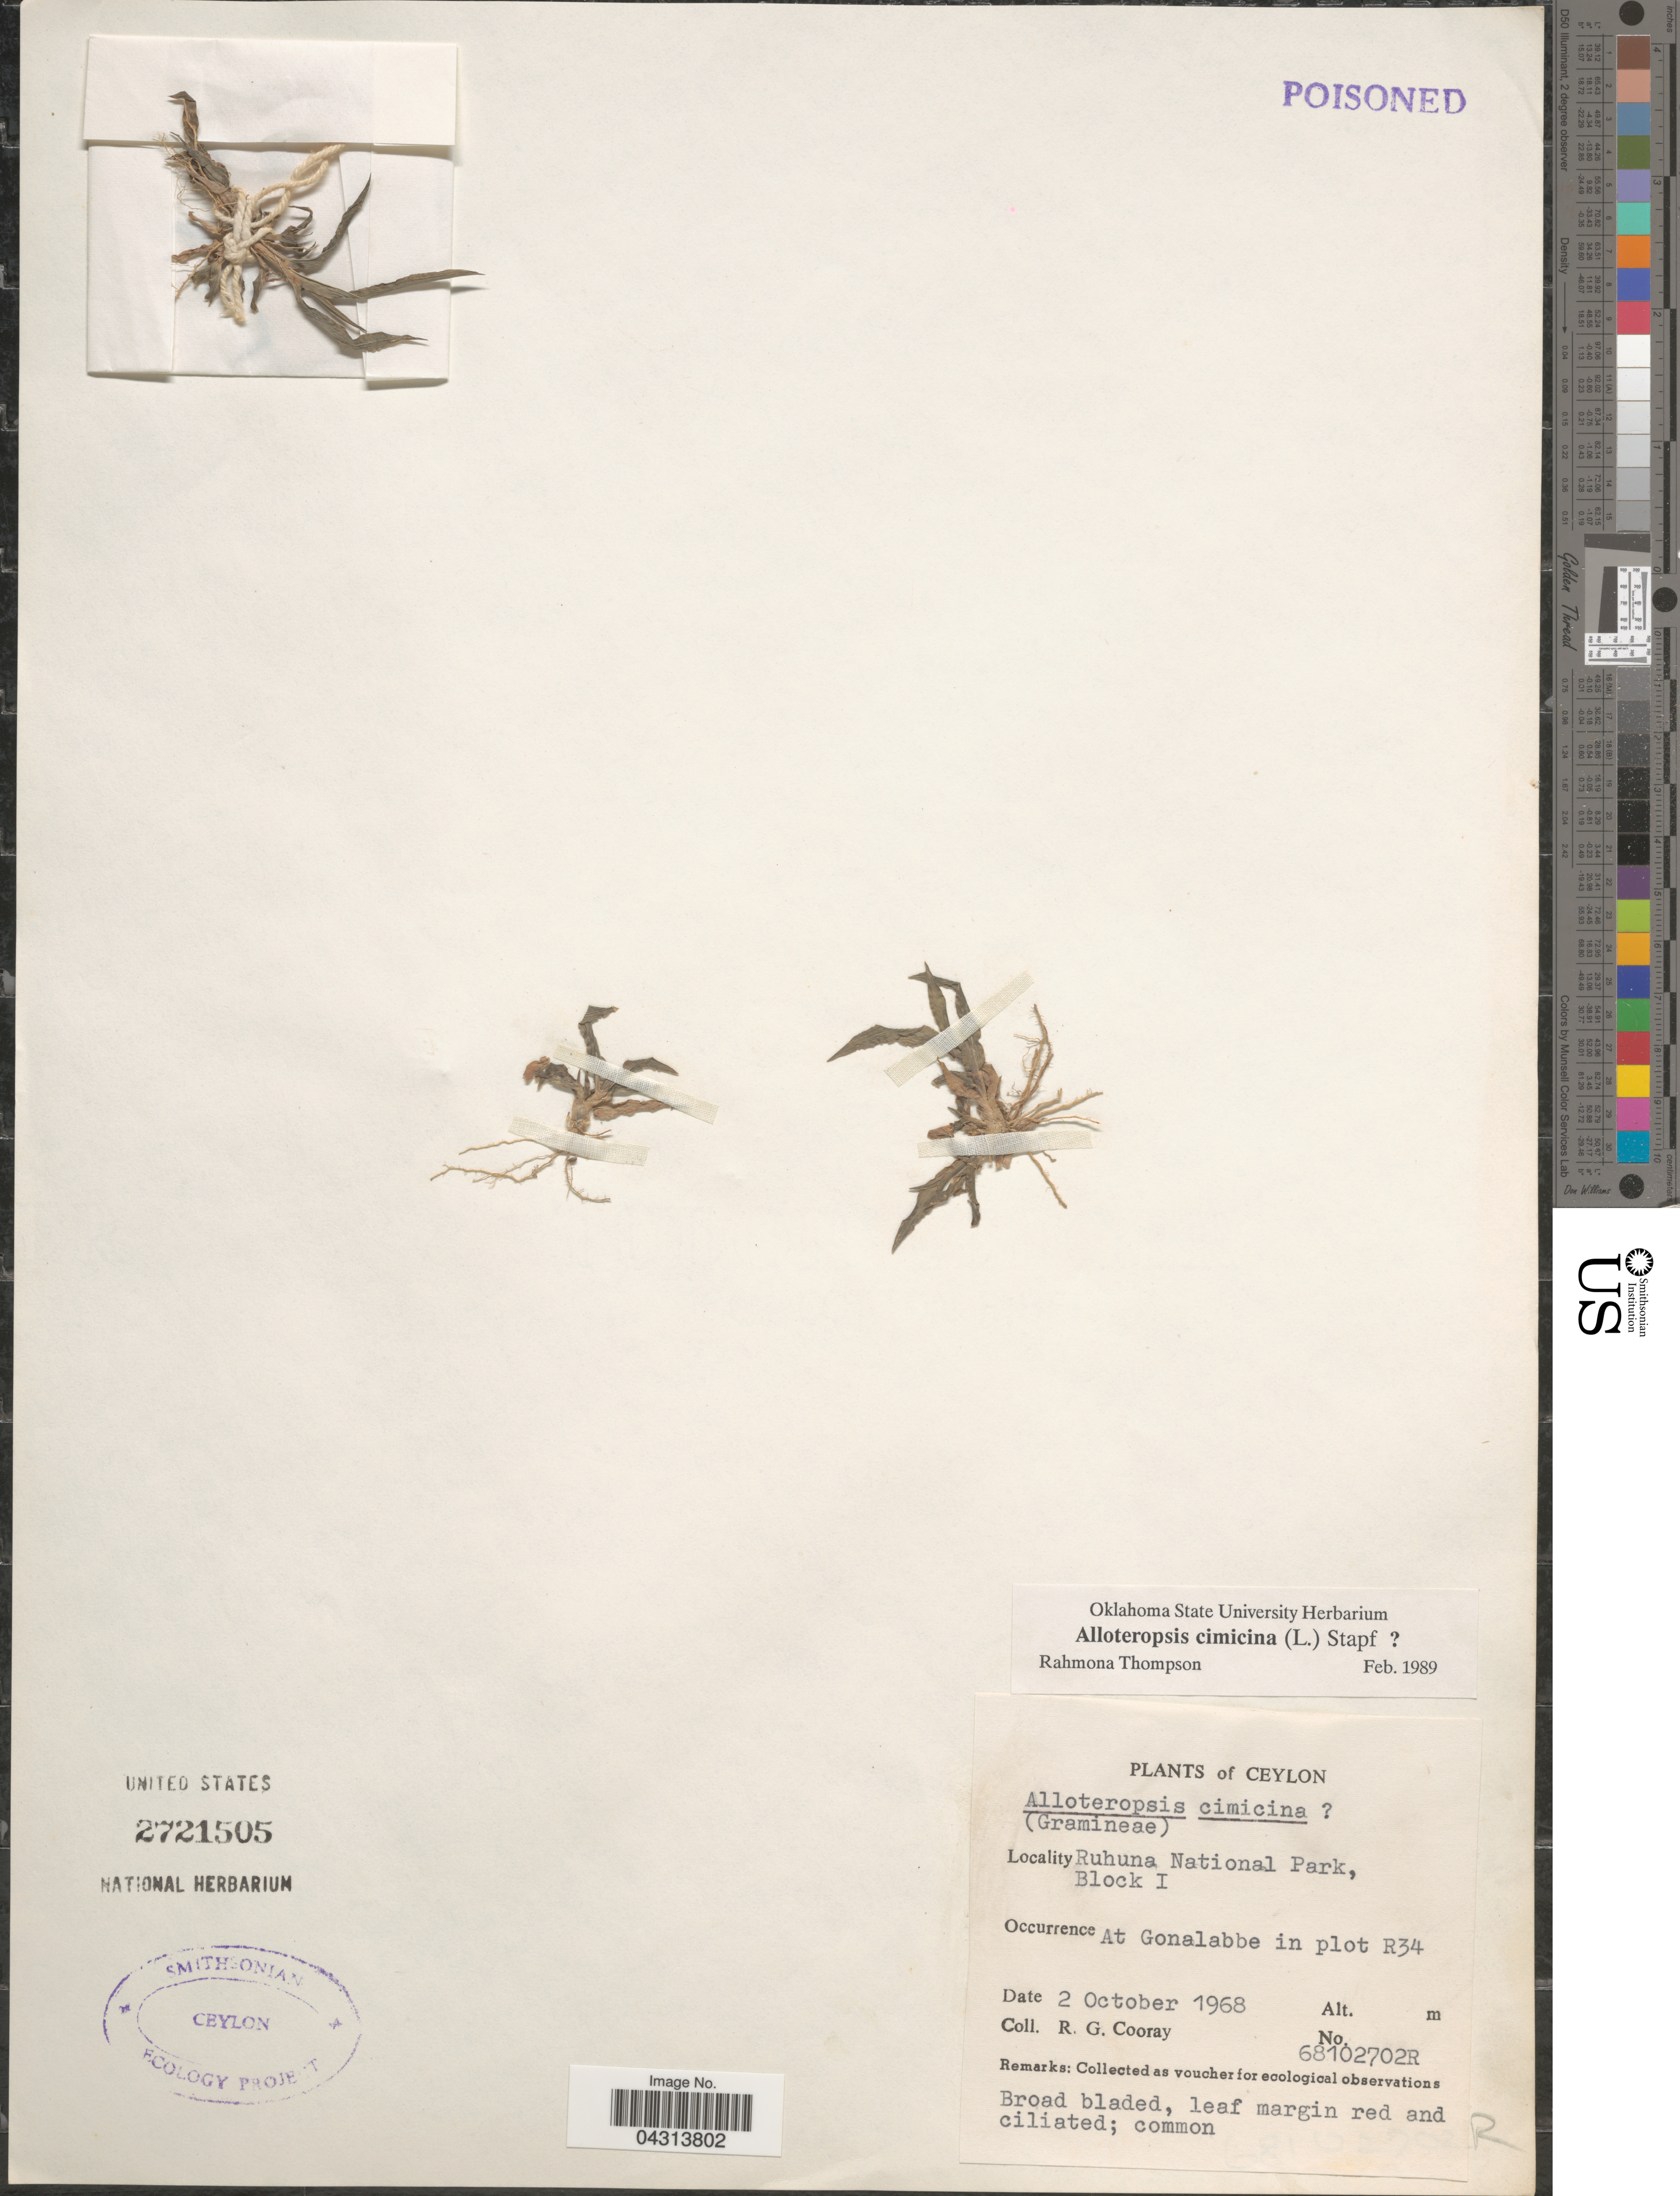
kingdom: Plantae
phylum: Tracheophyta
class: Liliopsida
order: Poales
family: Poaceae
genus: Alloteropsis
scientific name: Alloteropsis cimicina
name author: (L.) Stapf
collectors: R. Cooray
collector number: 68102702R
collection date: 1968-10-02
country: Sri Lanka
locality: Ceylon. Rahuna National Park, Block I. At Gonalabbe in plot R34.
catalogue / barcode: US 2721505